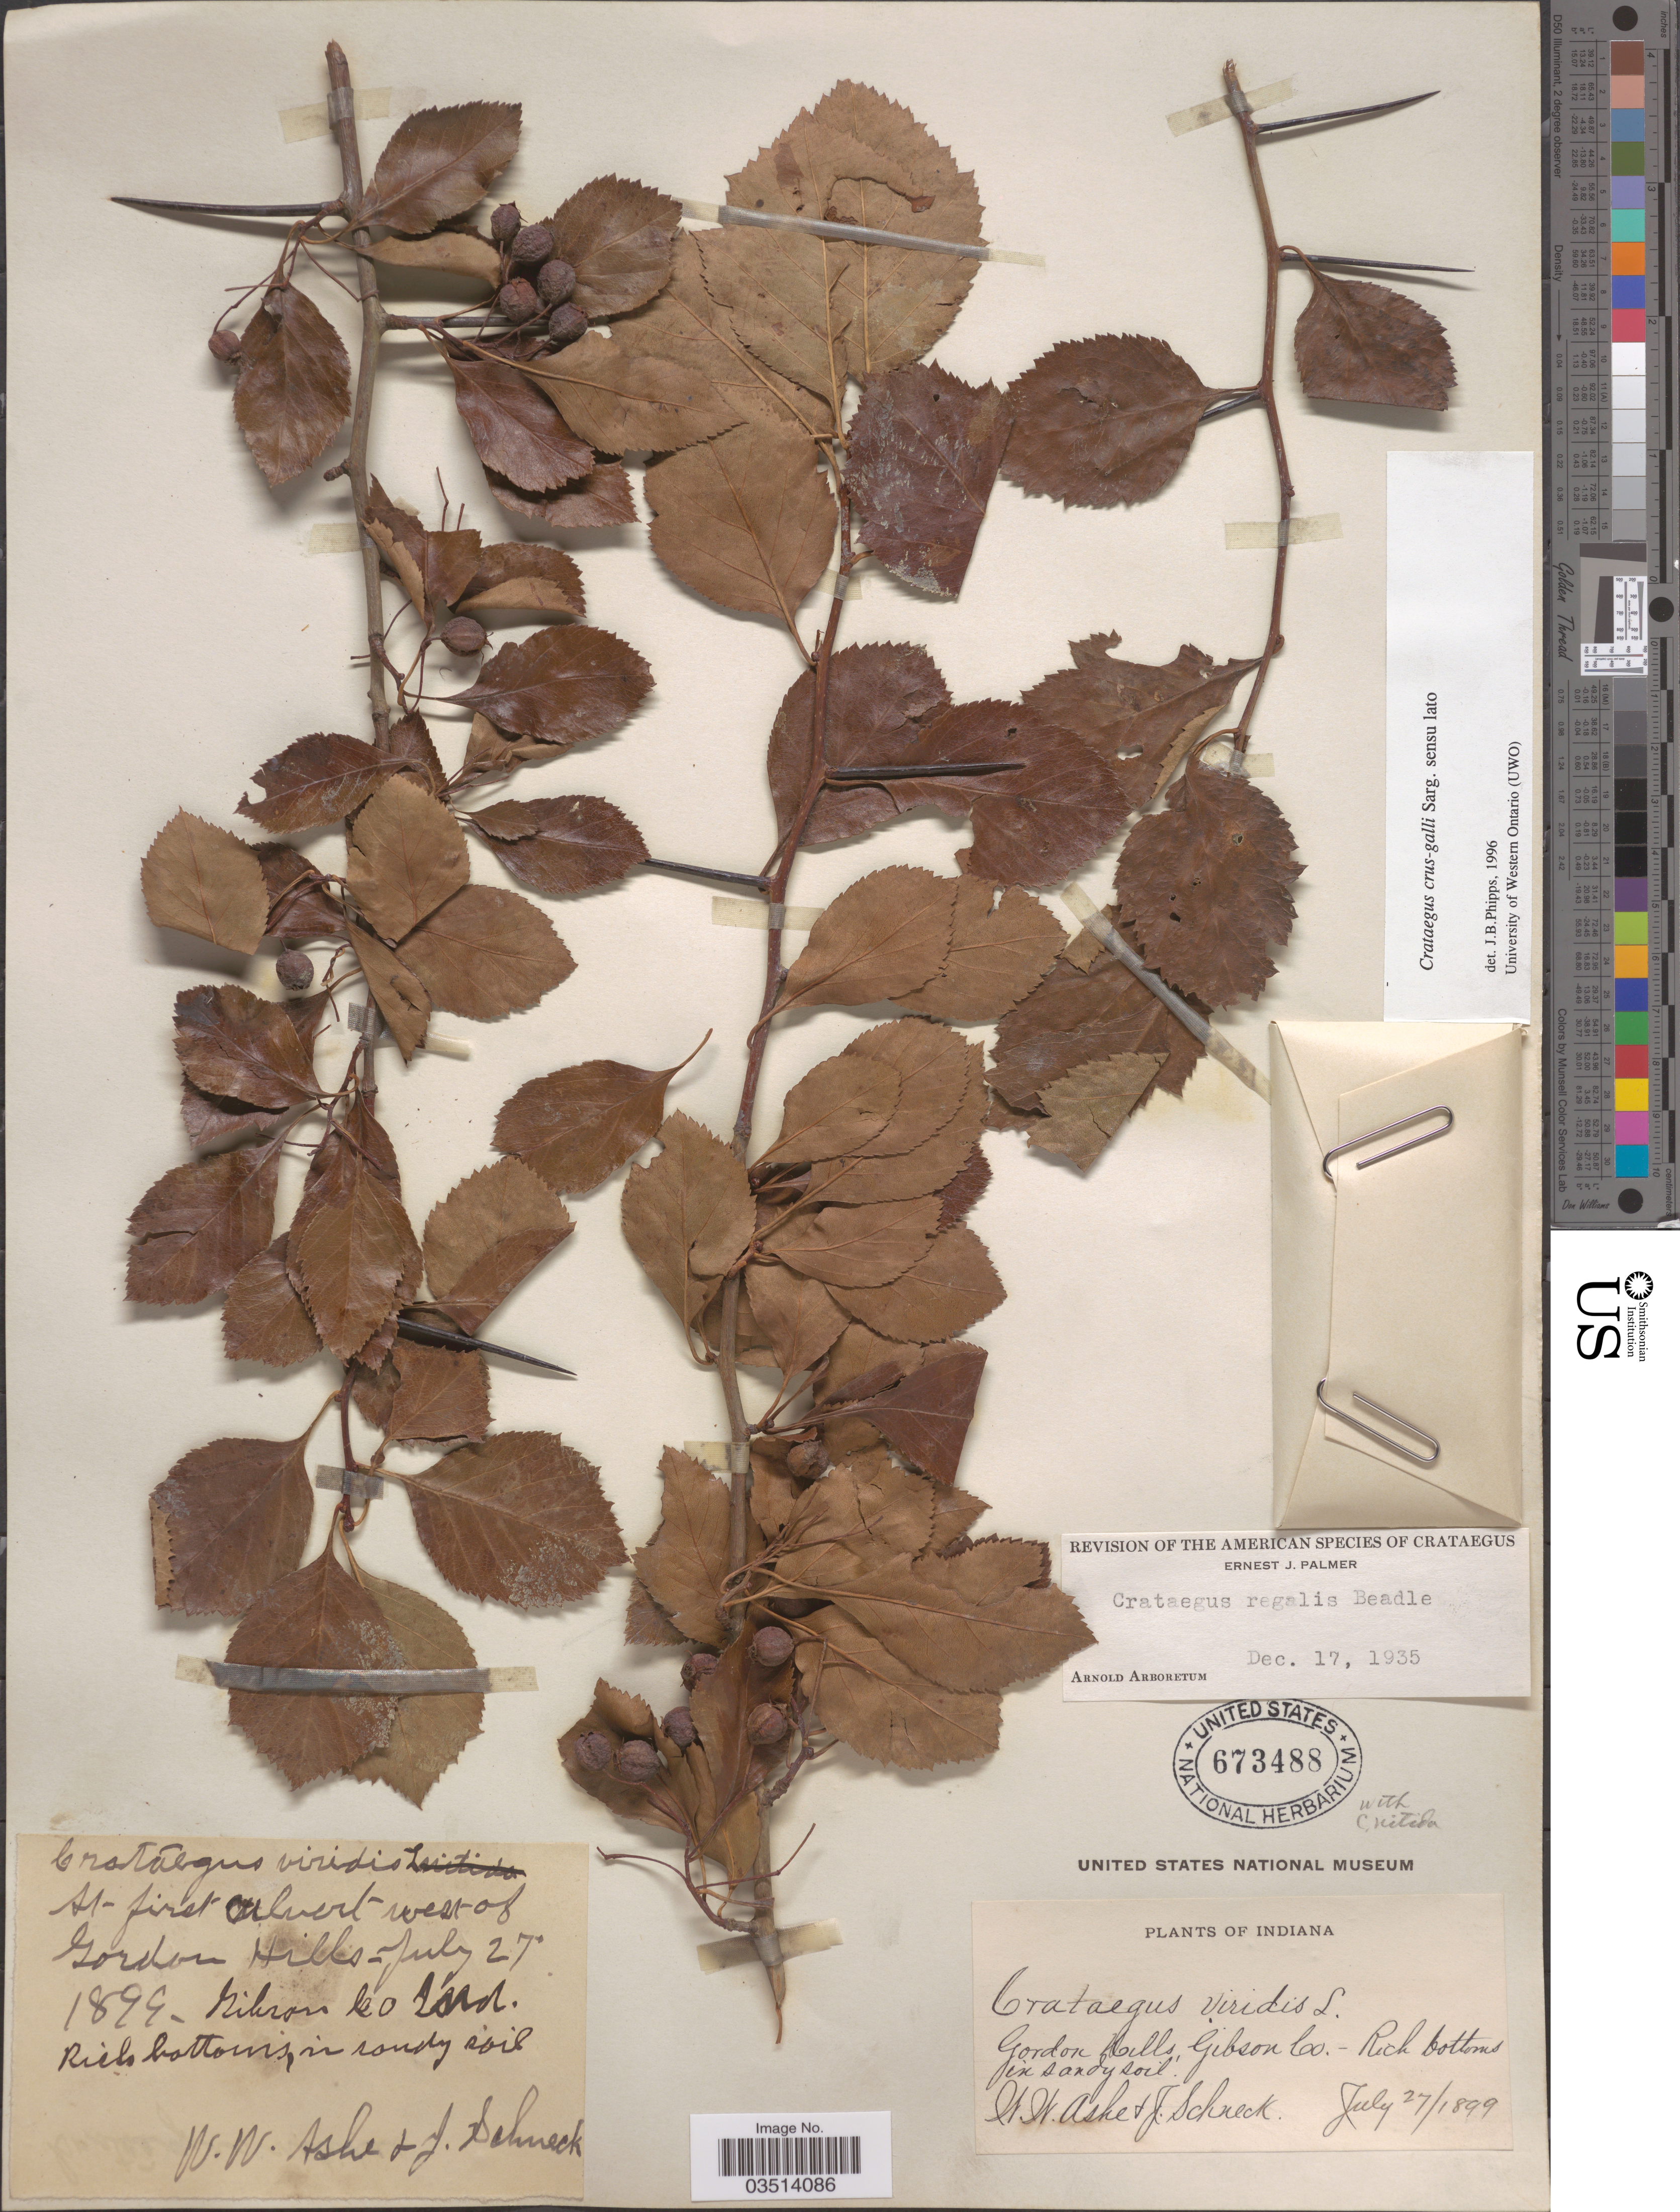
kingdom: Plantae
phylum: Tracheophyta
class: Magnoliopsida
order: Rosales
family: Rosaceae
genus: Crataegus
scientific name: Crataegus crus-galli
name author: L.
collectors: W. W. Ashe & J. Schneck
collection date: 1899-07-27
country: United States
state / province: Indiana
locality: Gordon Hills, Gibson Co.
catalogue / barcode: US 673488